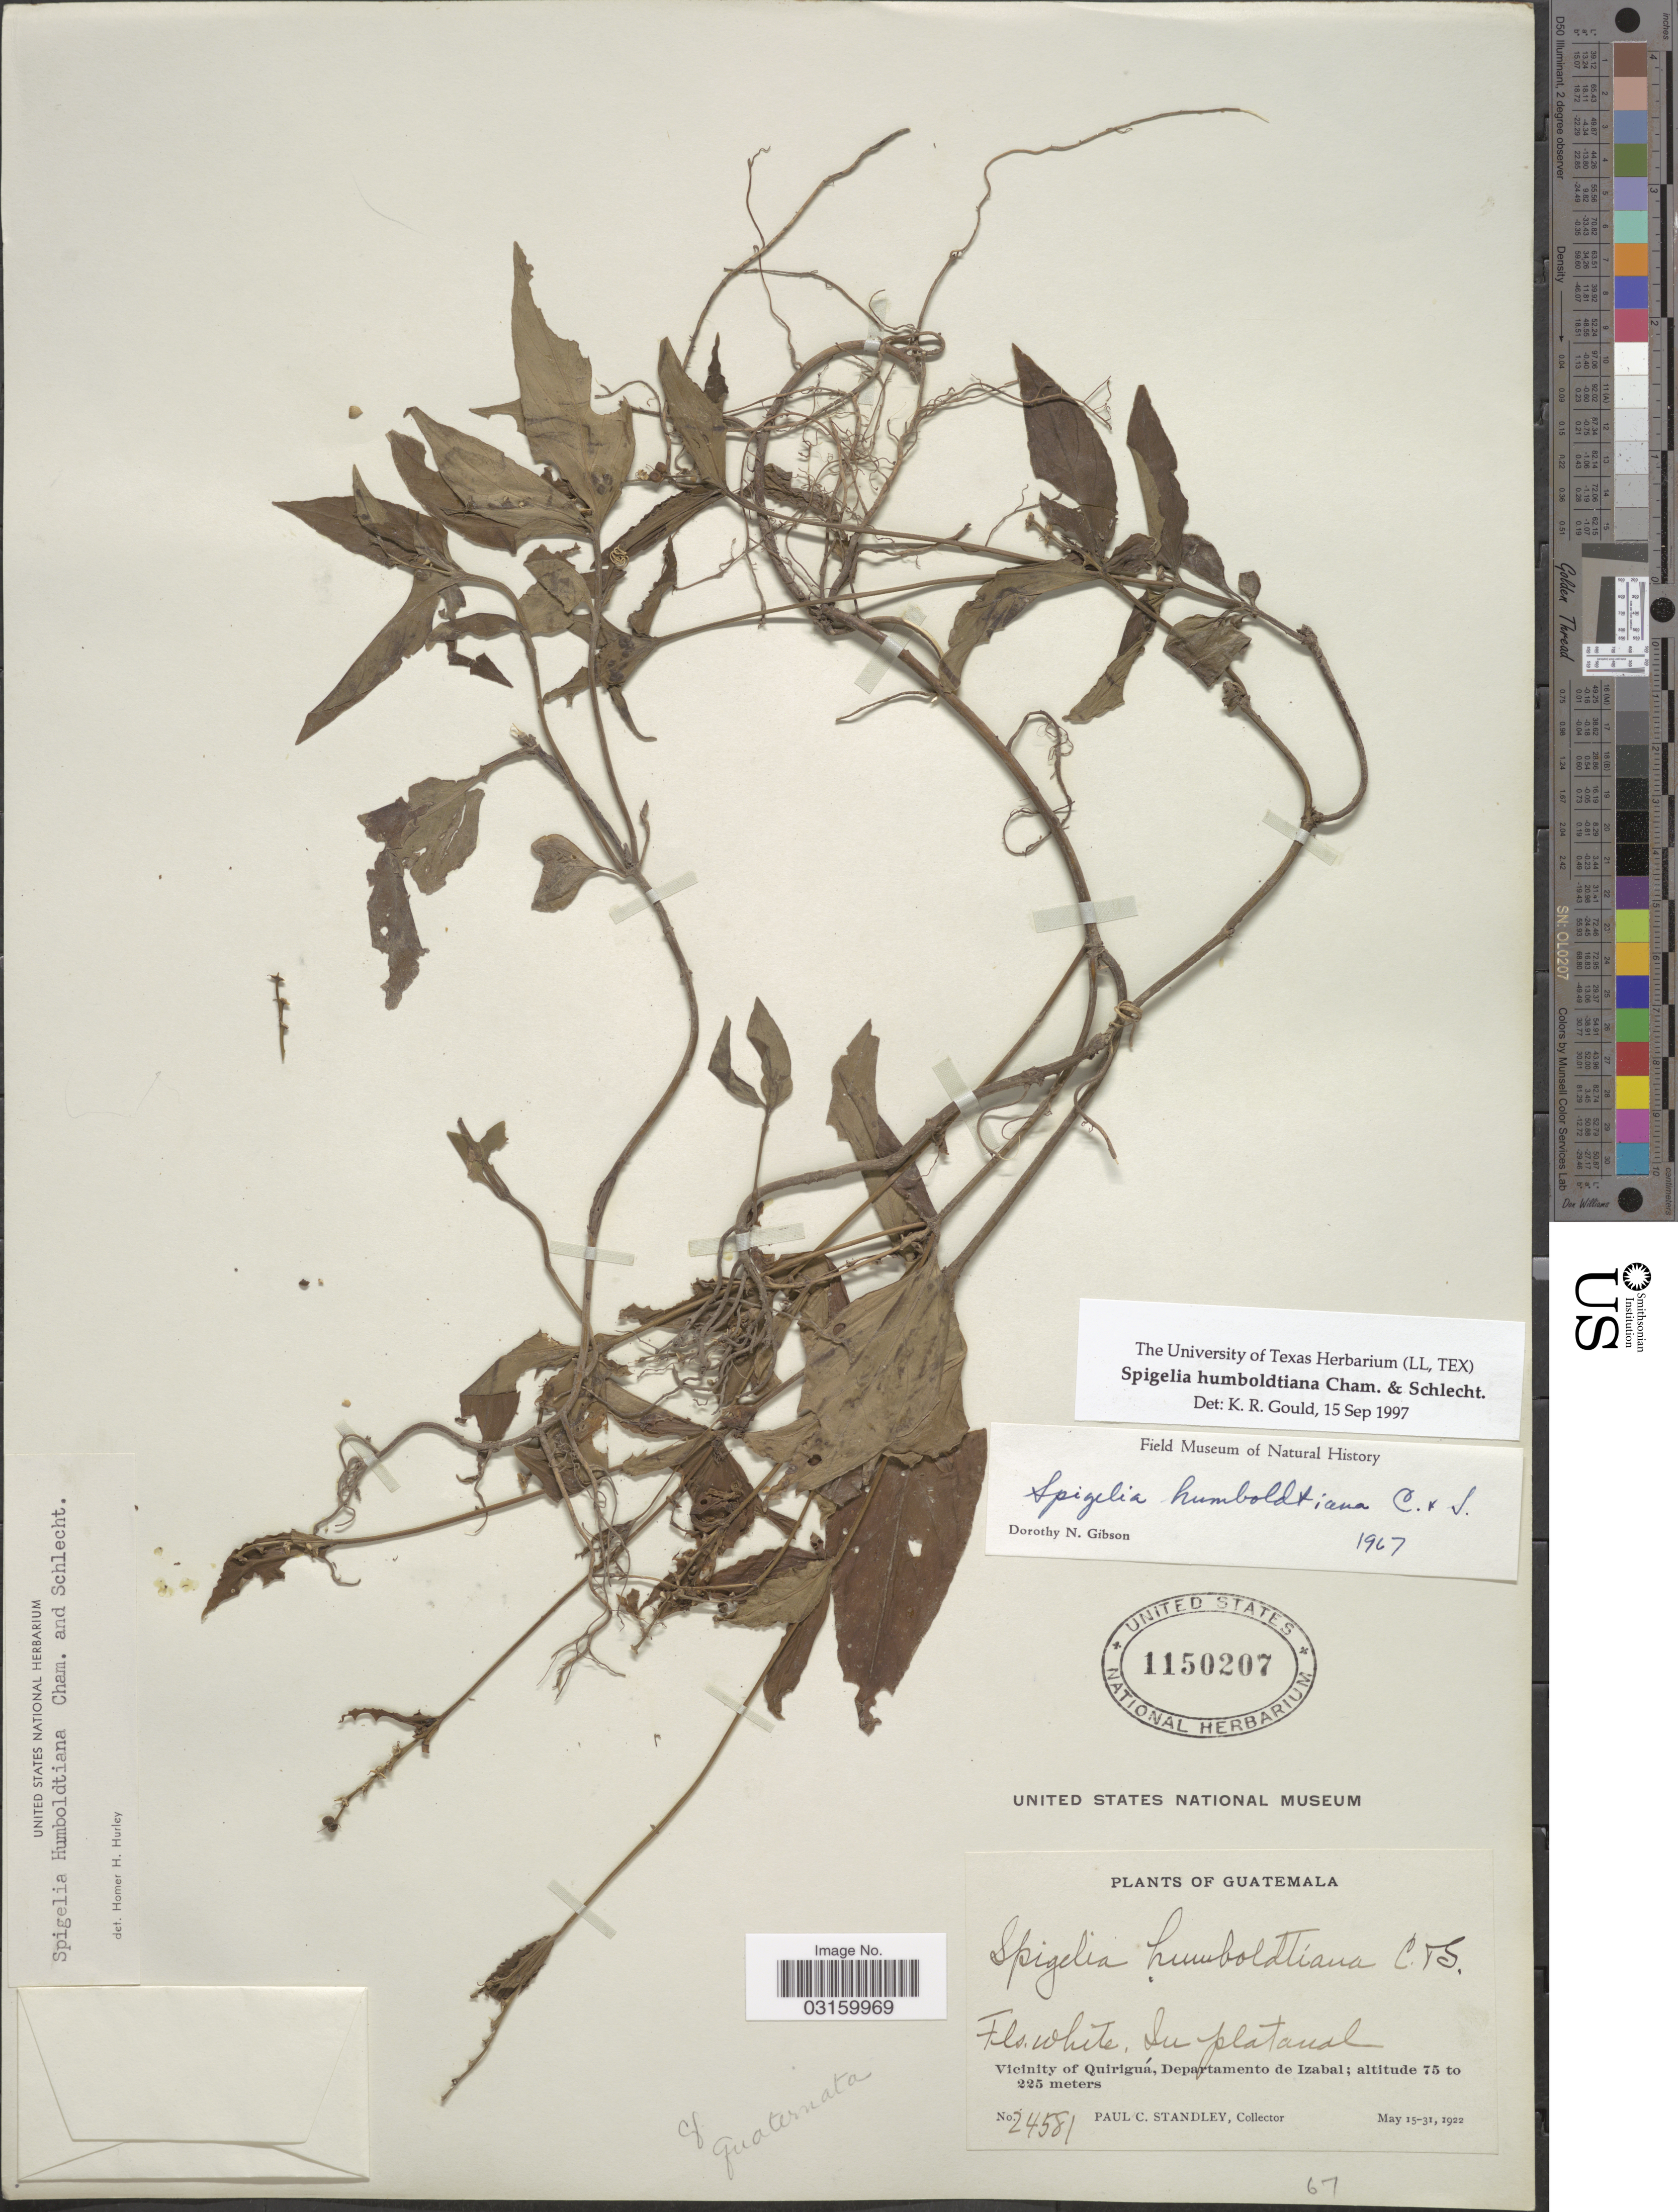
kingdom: Plantae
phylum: Tracheophyta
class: Magnoliopsida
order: Gentianales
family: Loganiaceae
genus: Spigelia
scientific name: Spigelia humboldtiana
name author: Cham. & Schltdl.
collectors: P. C. Standley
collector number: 24581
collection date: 1922-05-15/1922-05-31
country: Guatemala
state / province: Izabal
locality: Vicinity of Quiriguá, Departamento de Izabal.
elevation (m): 75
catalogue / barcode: US 1150207